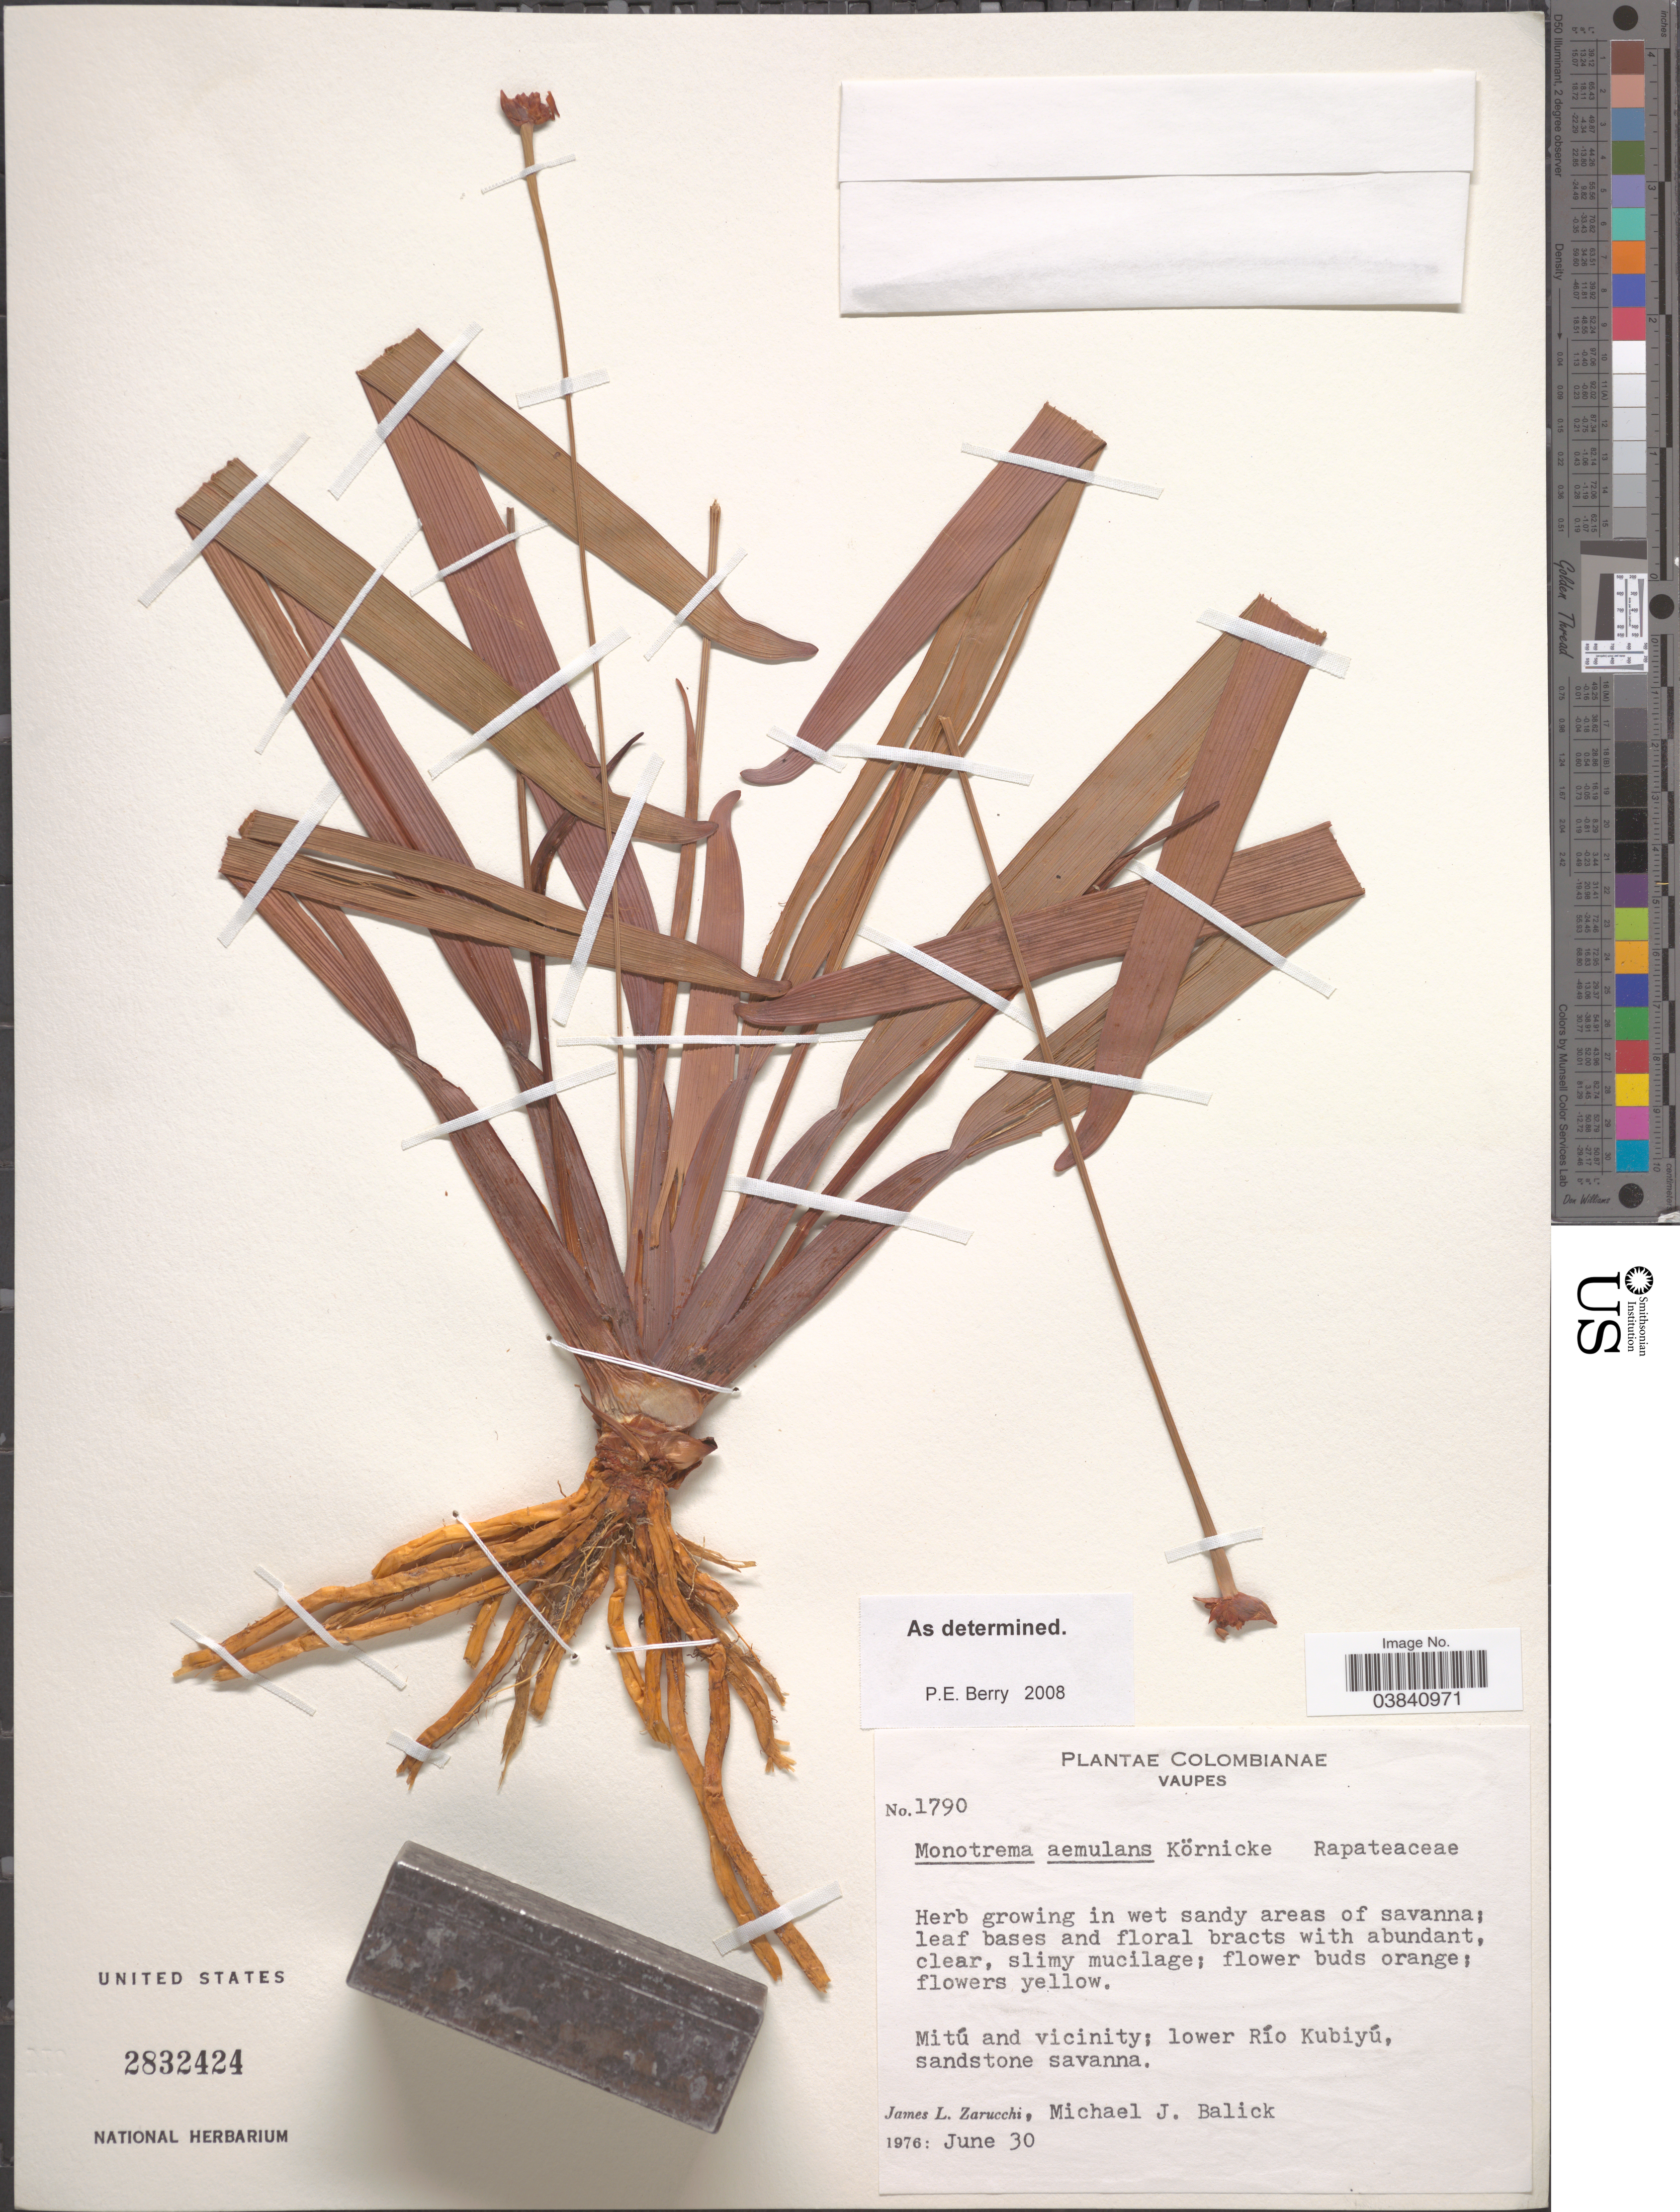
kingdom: Plantae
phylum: Tracheophyta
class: Liliopsida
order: Poales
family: Rapateaceae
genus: Monotrema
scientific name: Monotrema aemulans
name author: Körn.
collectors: J. L. Zarucchi & M. J. Balick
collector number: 1790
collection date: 1976-06-30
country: Colombia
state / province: Vaupés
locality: Mitú and vicinity; lower Río Kubiyú.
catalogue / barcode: US 2832424